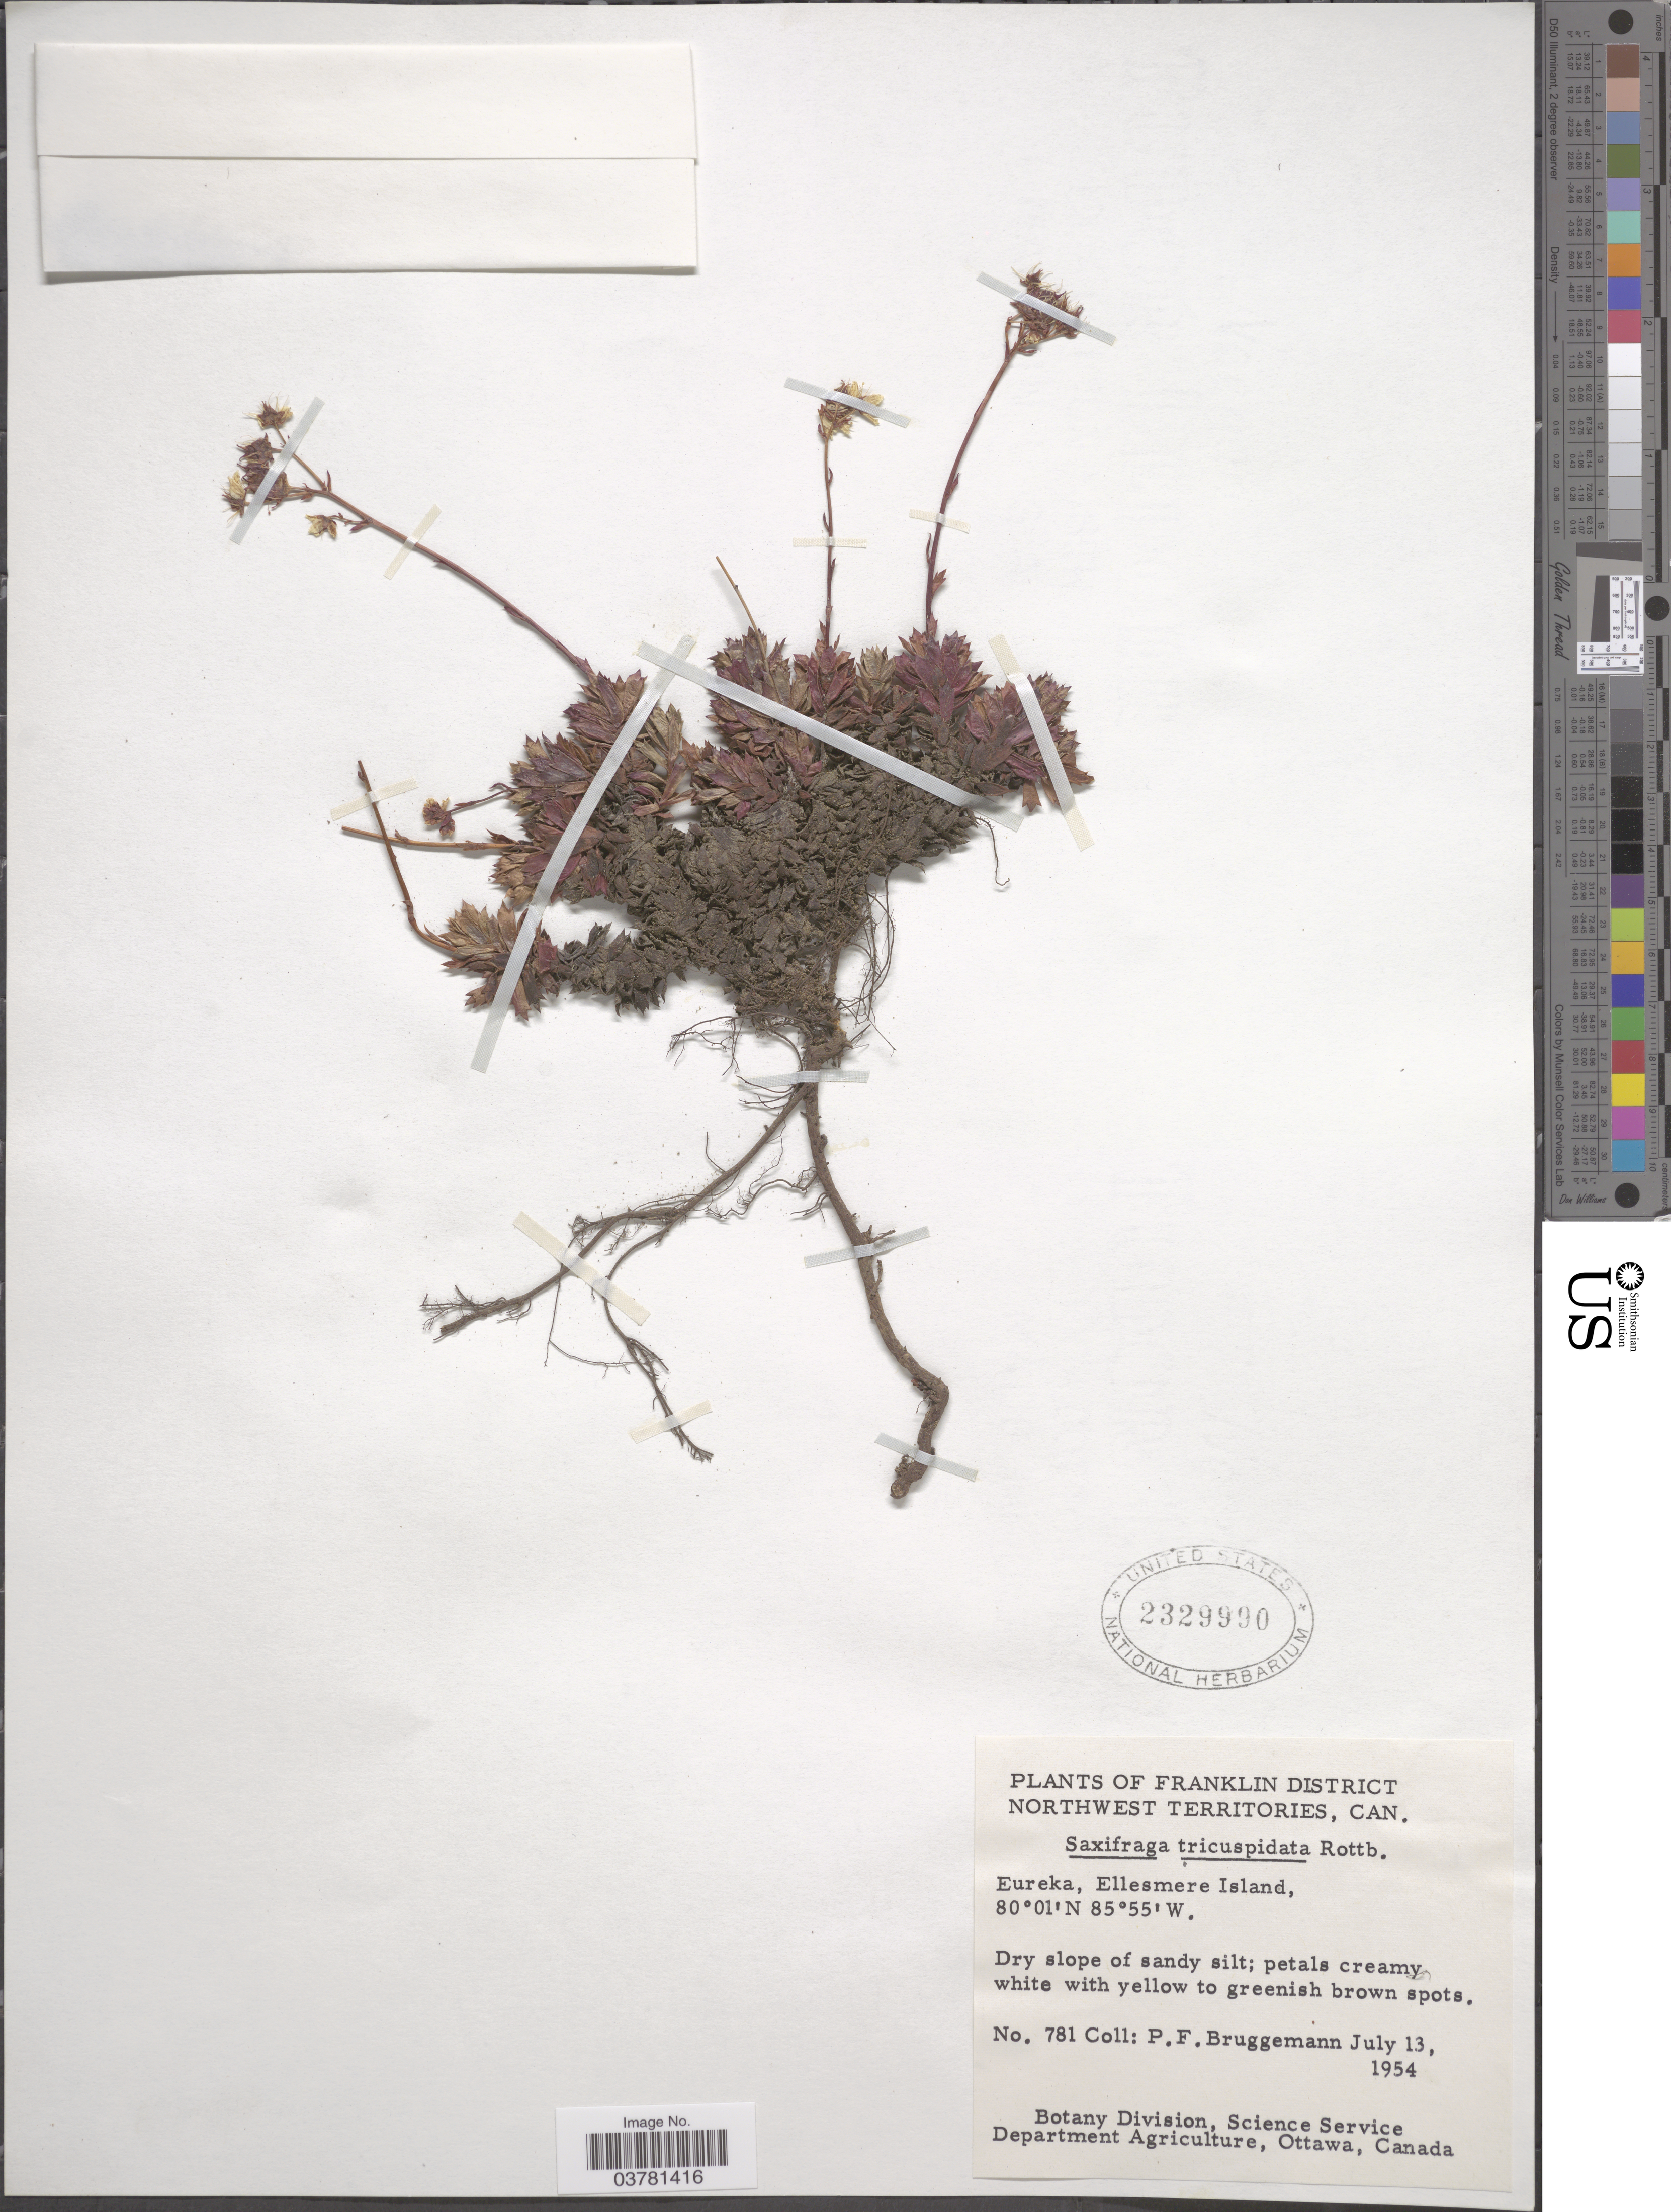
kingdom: Plantae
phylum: Tracheophyta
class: Magnoliopsida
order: Saxifragales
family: Saxifragaceae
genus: Saxifraga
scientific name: Saxifraga tricuspidata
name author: Rottb.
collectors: P. Bruggemann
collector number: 781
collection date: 1954-07-13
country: Canada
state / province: Northwest Territories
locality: Franklin District. Eureka, Ellesmere Island.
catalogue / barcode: US 2329990